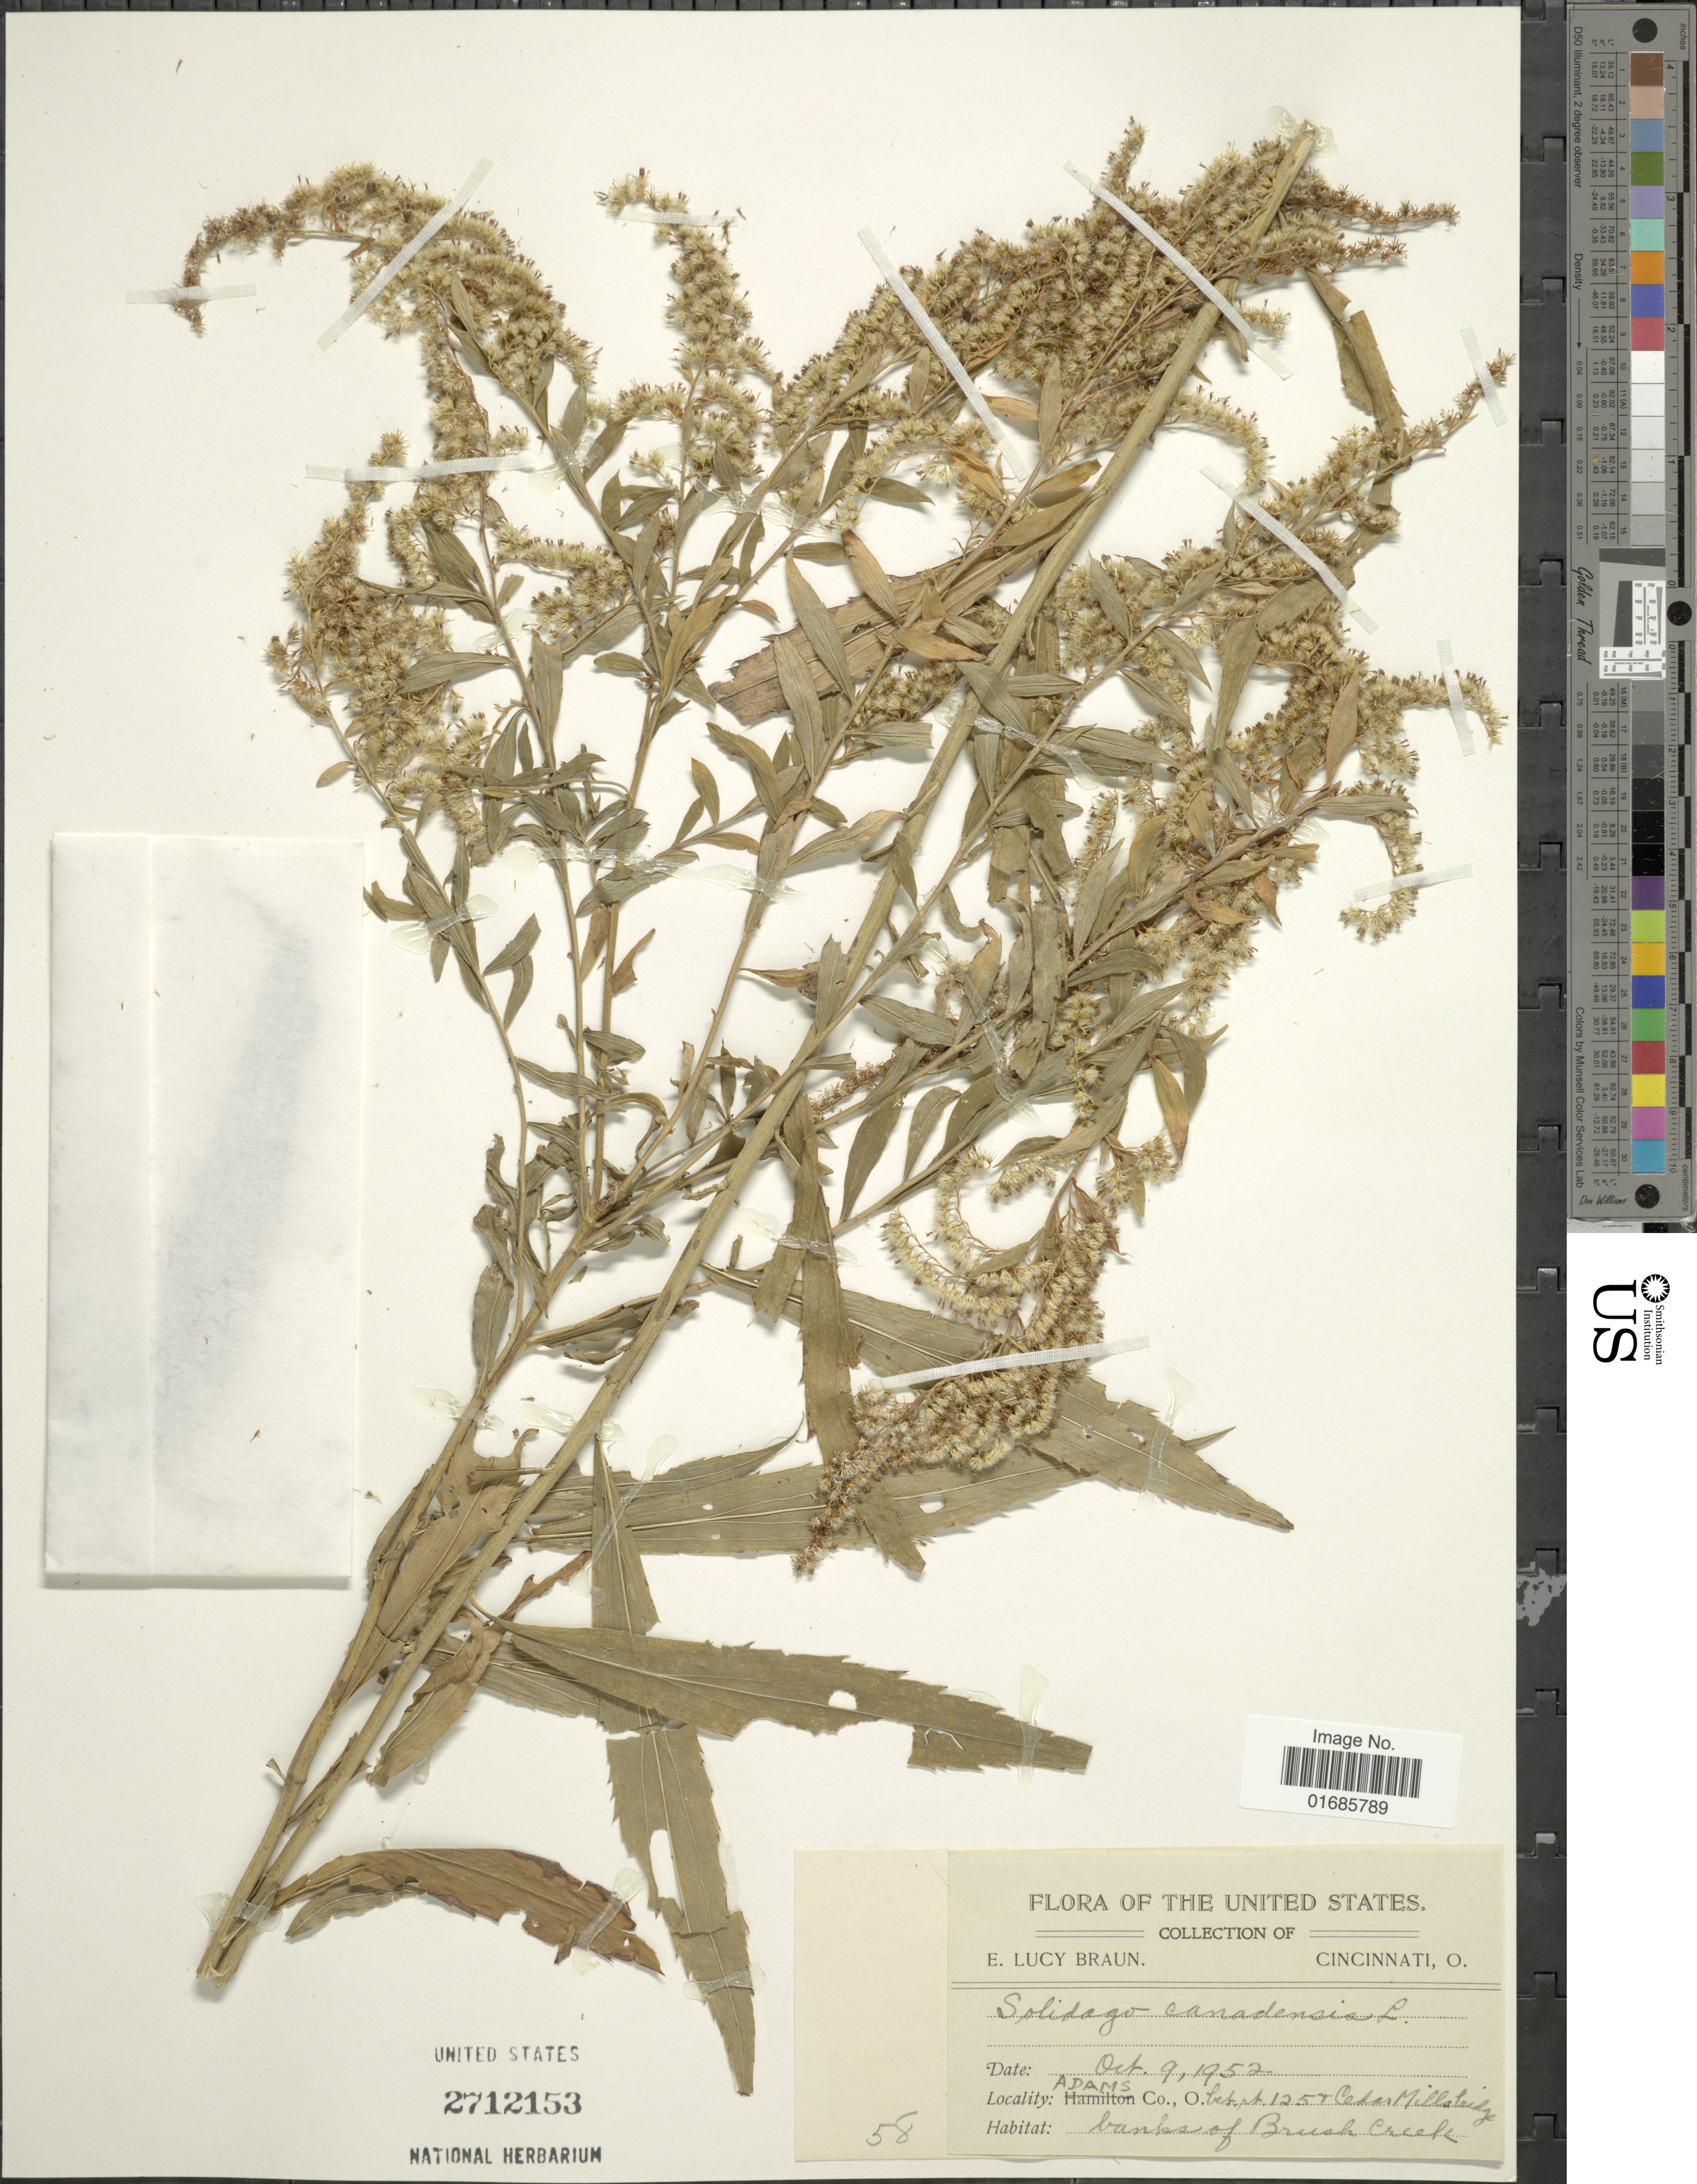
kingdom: Plantae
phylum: Tracheophyta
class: Magnoliopsida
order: Asterales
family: Asteraceae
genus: Solidago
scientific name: Solidago canadensis var. scabra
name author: (Muhl. ex Willd.) Torr. & A. Gray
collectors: E. L. Braun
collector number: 58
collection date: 1952-10-09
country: United States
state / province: Ohio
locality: Adams Co., O., best rt. 125 + Cefar Mills bridge, banks of Brush Creek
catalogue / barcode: US 2712153